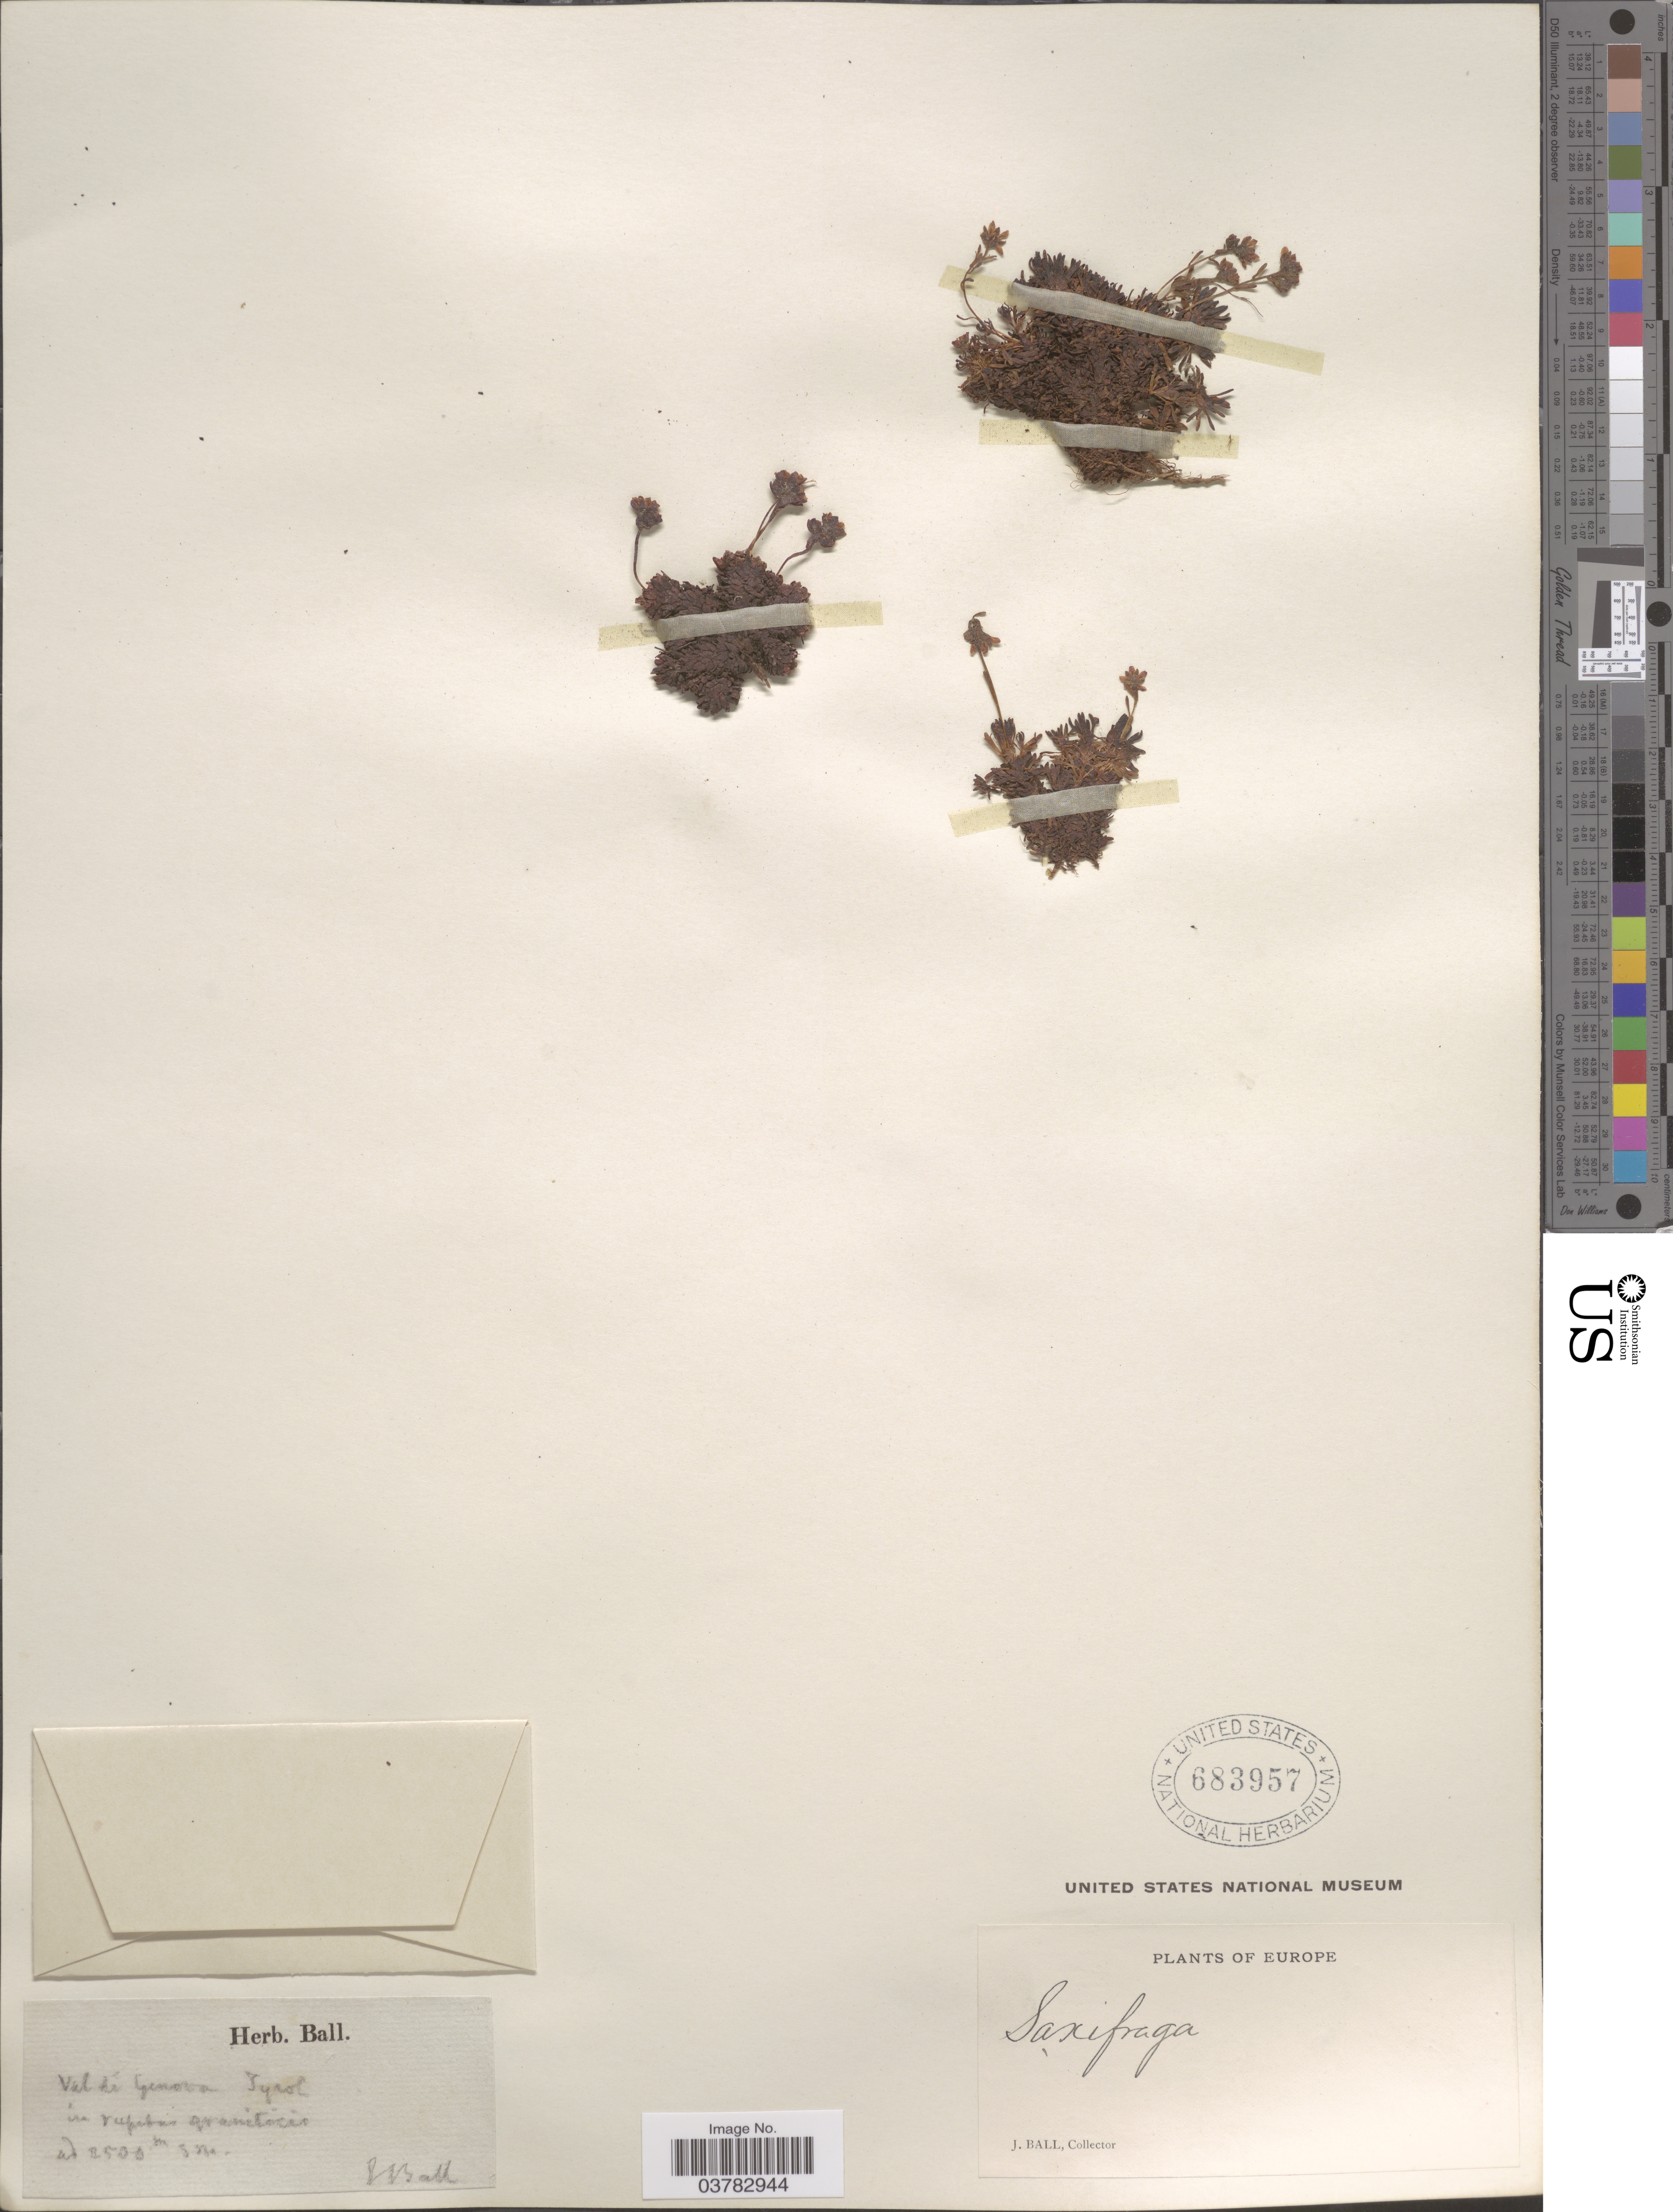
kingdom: Plantae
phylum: Tracheophyta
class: Magnoliopsida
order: Saxifragales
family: Saxifragaceae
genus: Saxifraga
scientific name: Saxifraga sp.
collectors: J. Ball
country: Italy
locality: Europe. Val di Genova. Tyrol in rupebus gramitosis.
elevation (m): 2500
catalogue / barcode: US 683957